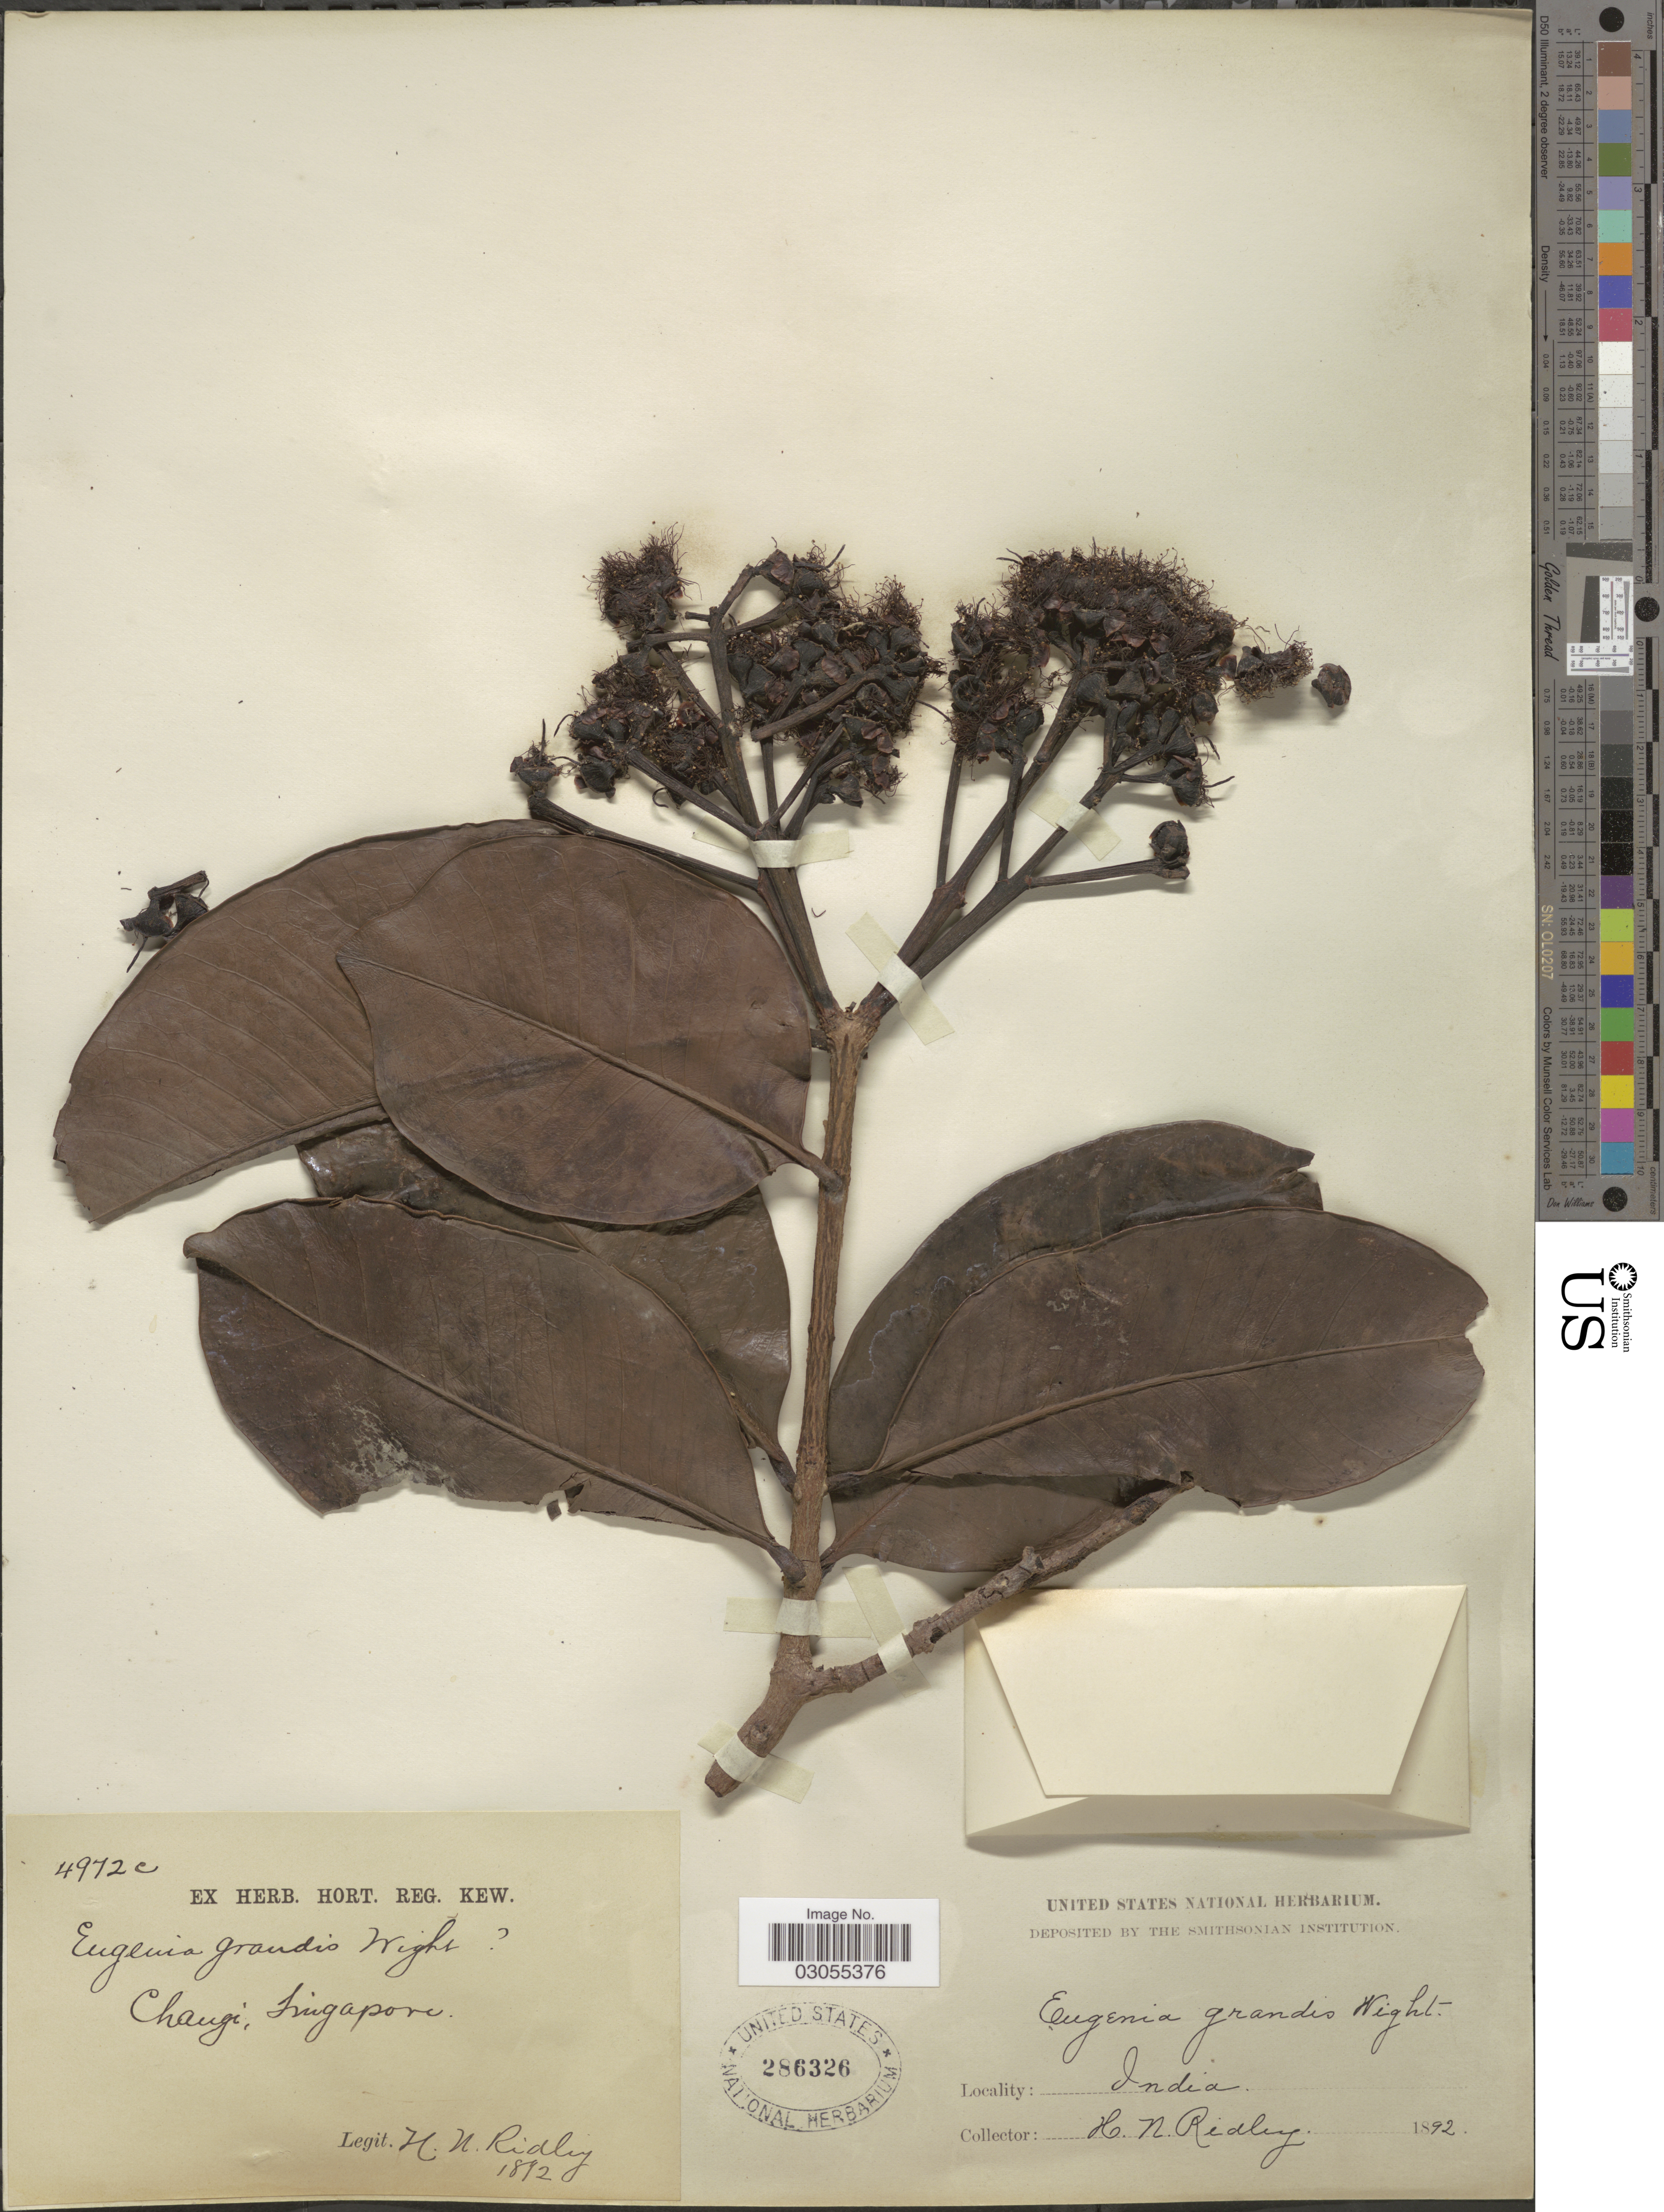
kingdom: Plantae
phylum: Tracheophyta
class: Magnoliopsida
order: Myrtales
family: Myrtaceae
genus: Syzygium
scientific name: Syzygium grande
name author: (Wight) Walp.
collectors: H. N. Ridley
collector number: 4972c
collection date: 1892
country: Singapore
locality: Changi, Singapore, India.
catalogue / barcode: US 286326